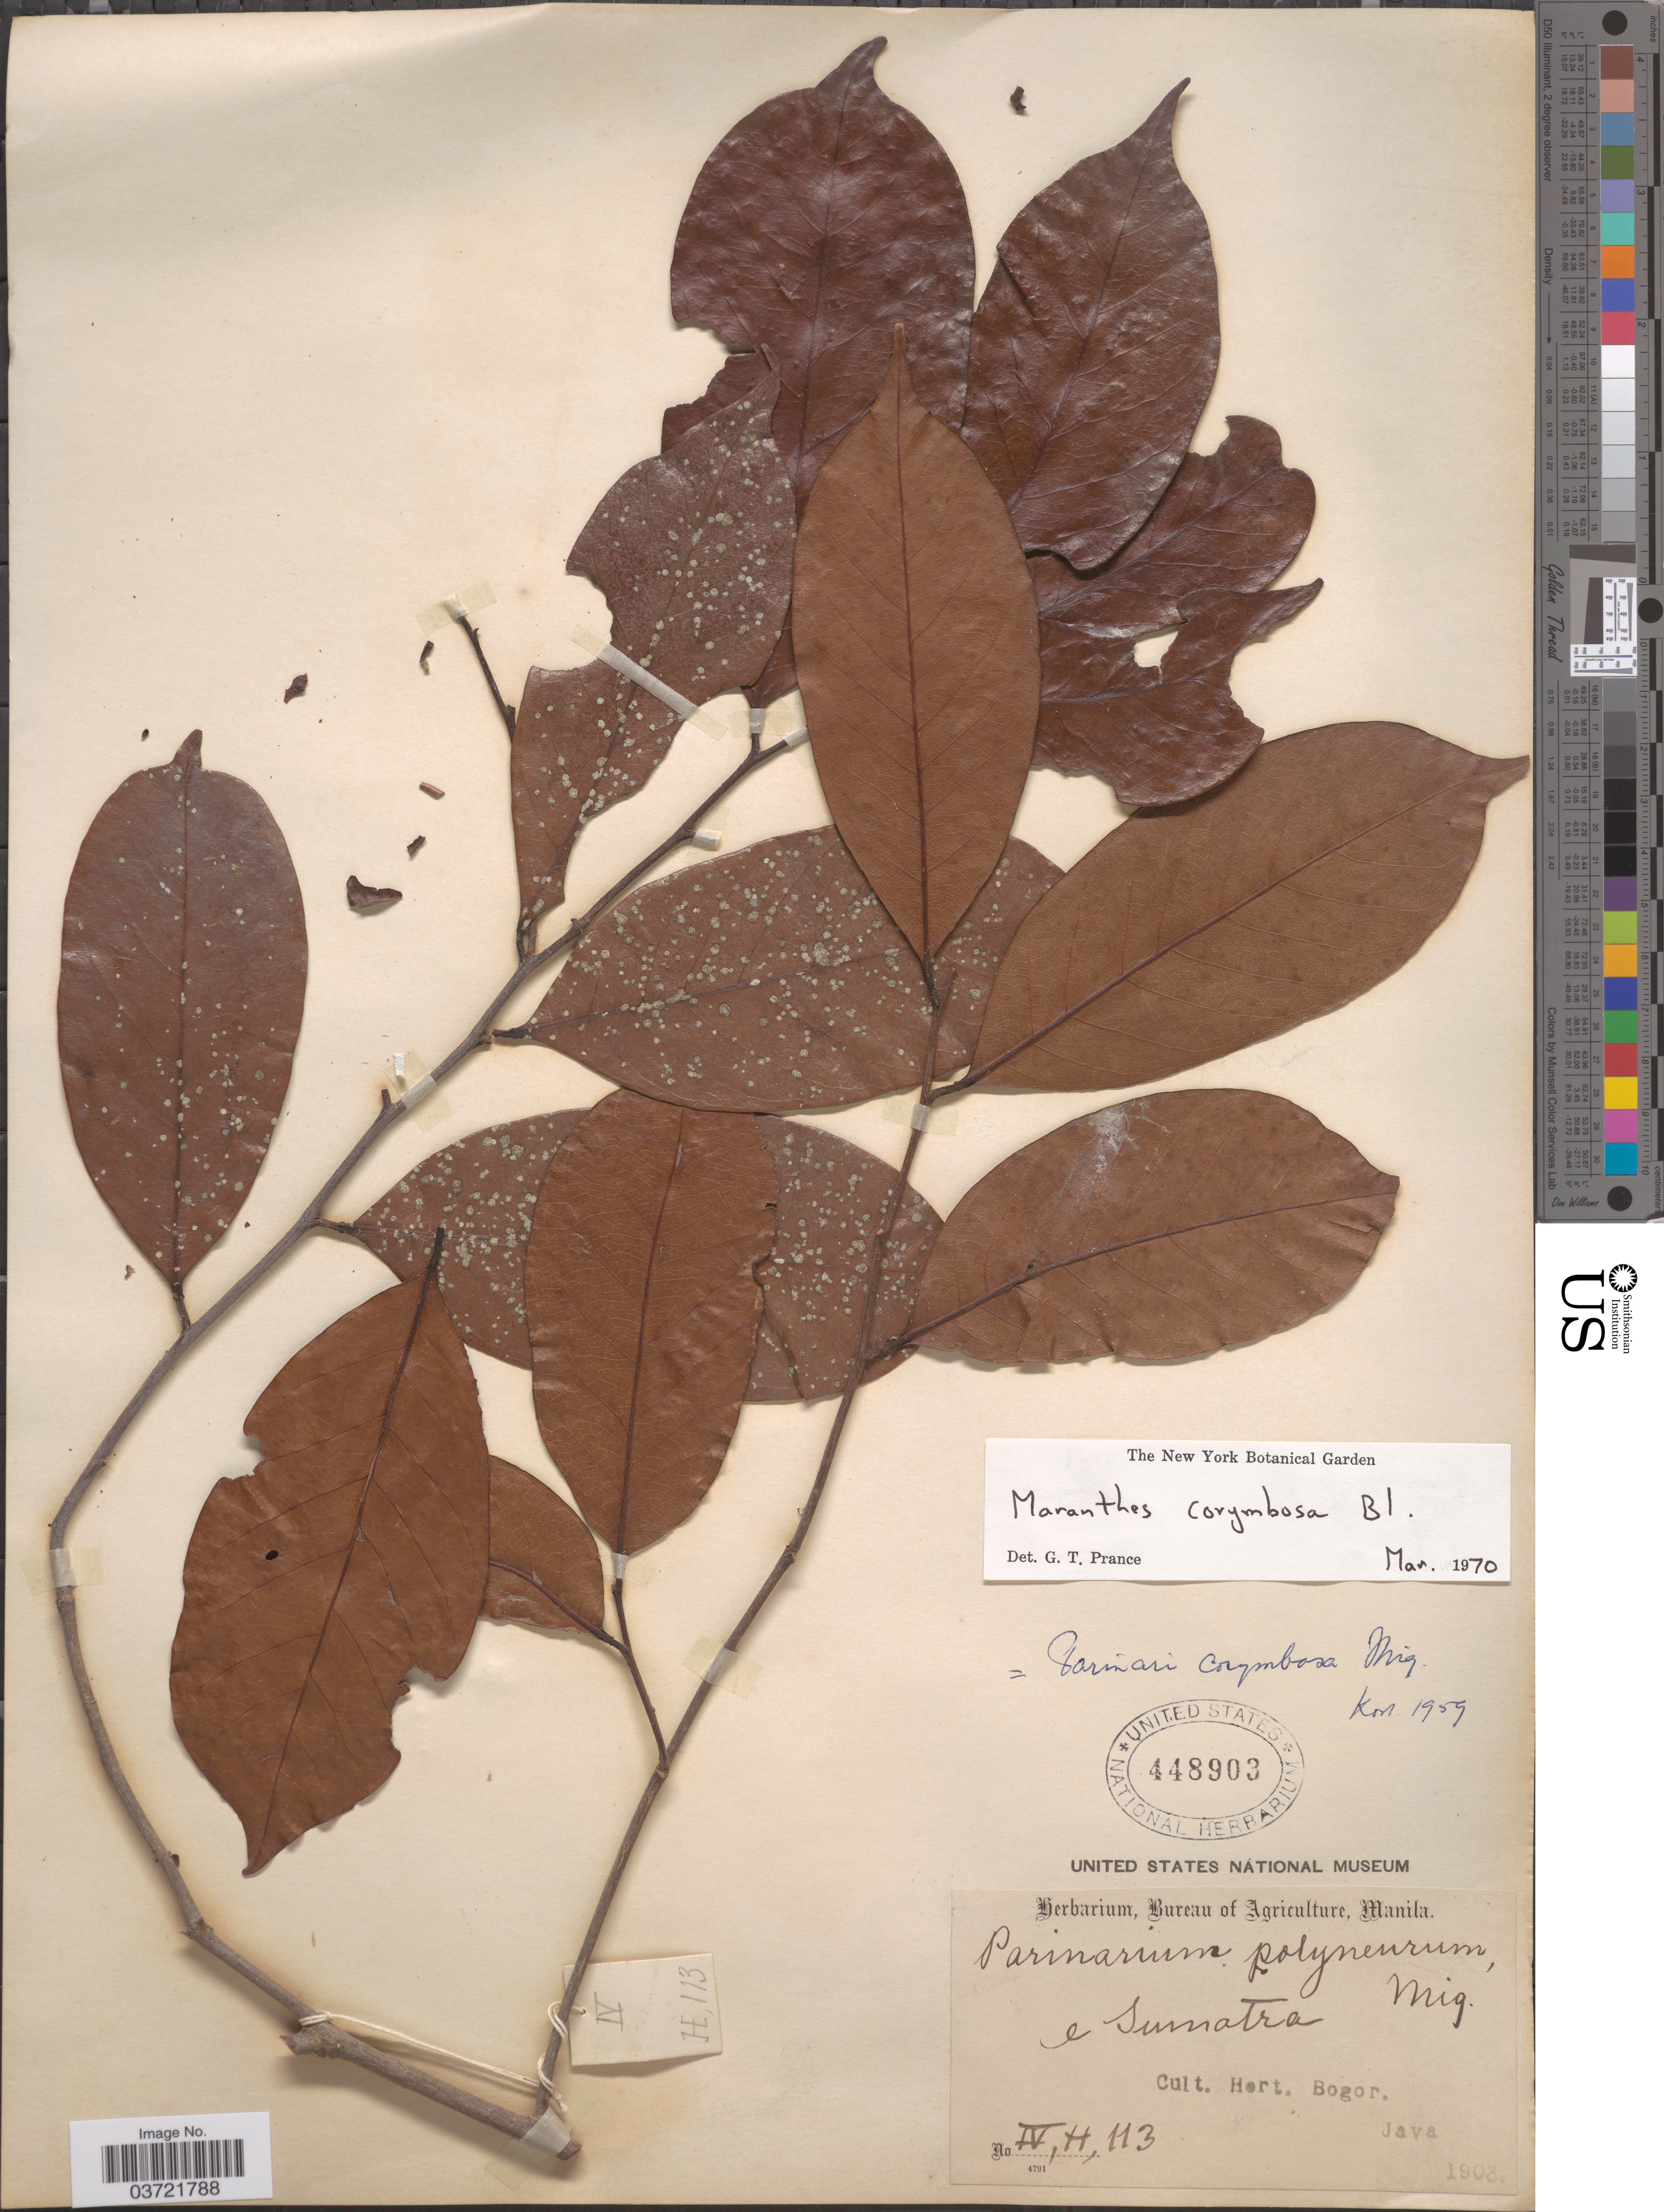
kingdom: Plantae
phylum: Tracheophyta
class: Magnoliopsida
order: Malpighiales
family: Chrysobalanaceae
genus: Maranthes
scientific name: Maranthes corymbosa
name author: Blume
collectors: Ex herb. Bureau of Agriculture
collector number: IV, H, 113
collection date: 1903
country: Indonesia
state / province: Java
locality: Cult. Hort. Bogor.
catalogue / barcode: US 448903